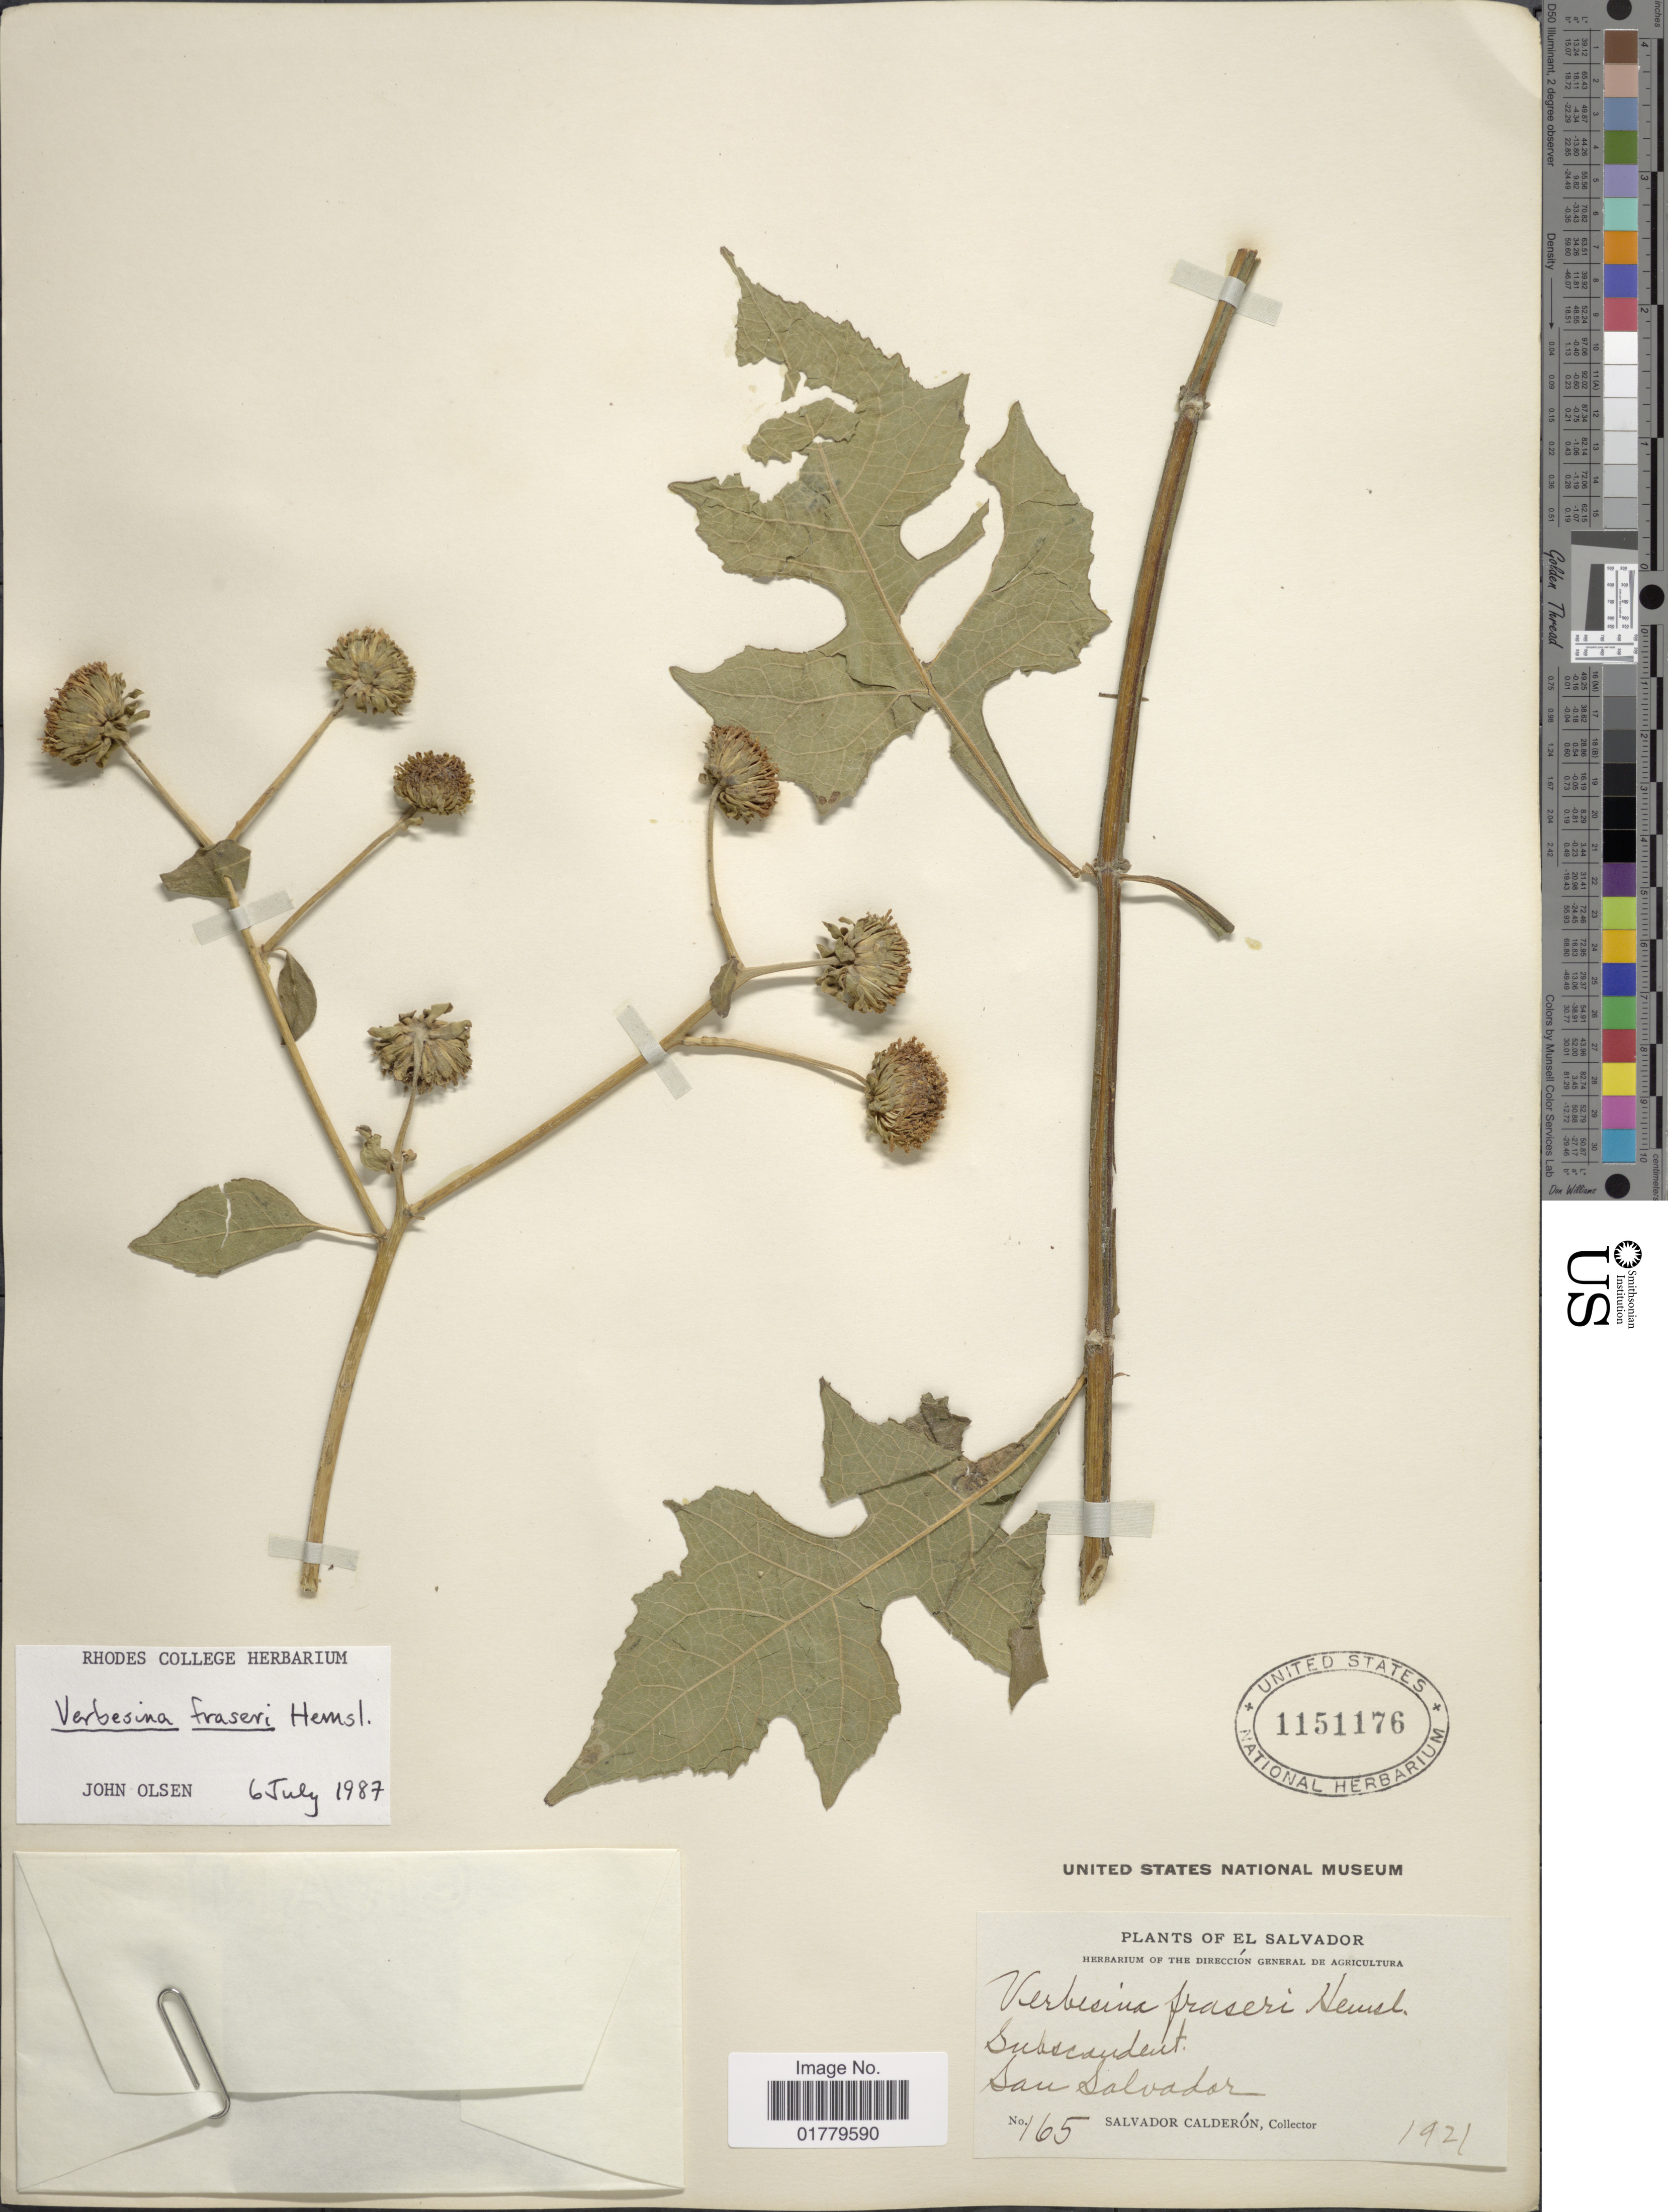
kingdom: Plantae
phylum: Tracheophyta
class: Magnoliopsida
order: Asterales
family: Asteraceae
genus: Verbesina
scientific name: Verbesina fraseri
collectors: S. Calderón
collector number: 165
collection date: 1921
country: El Salvador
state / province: San Salvador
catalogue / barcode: US 1151176